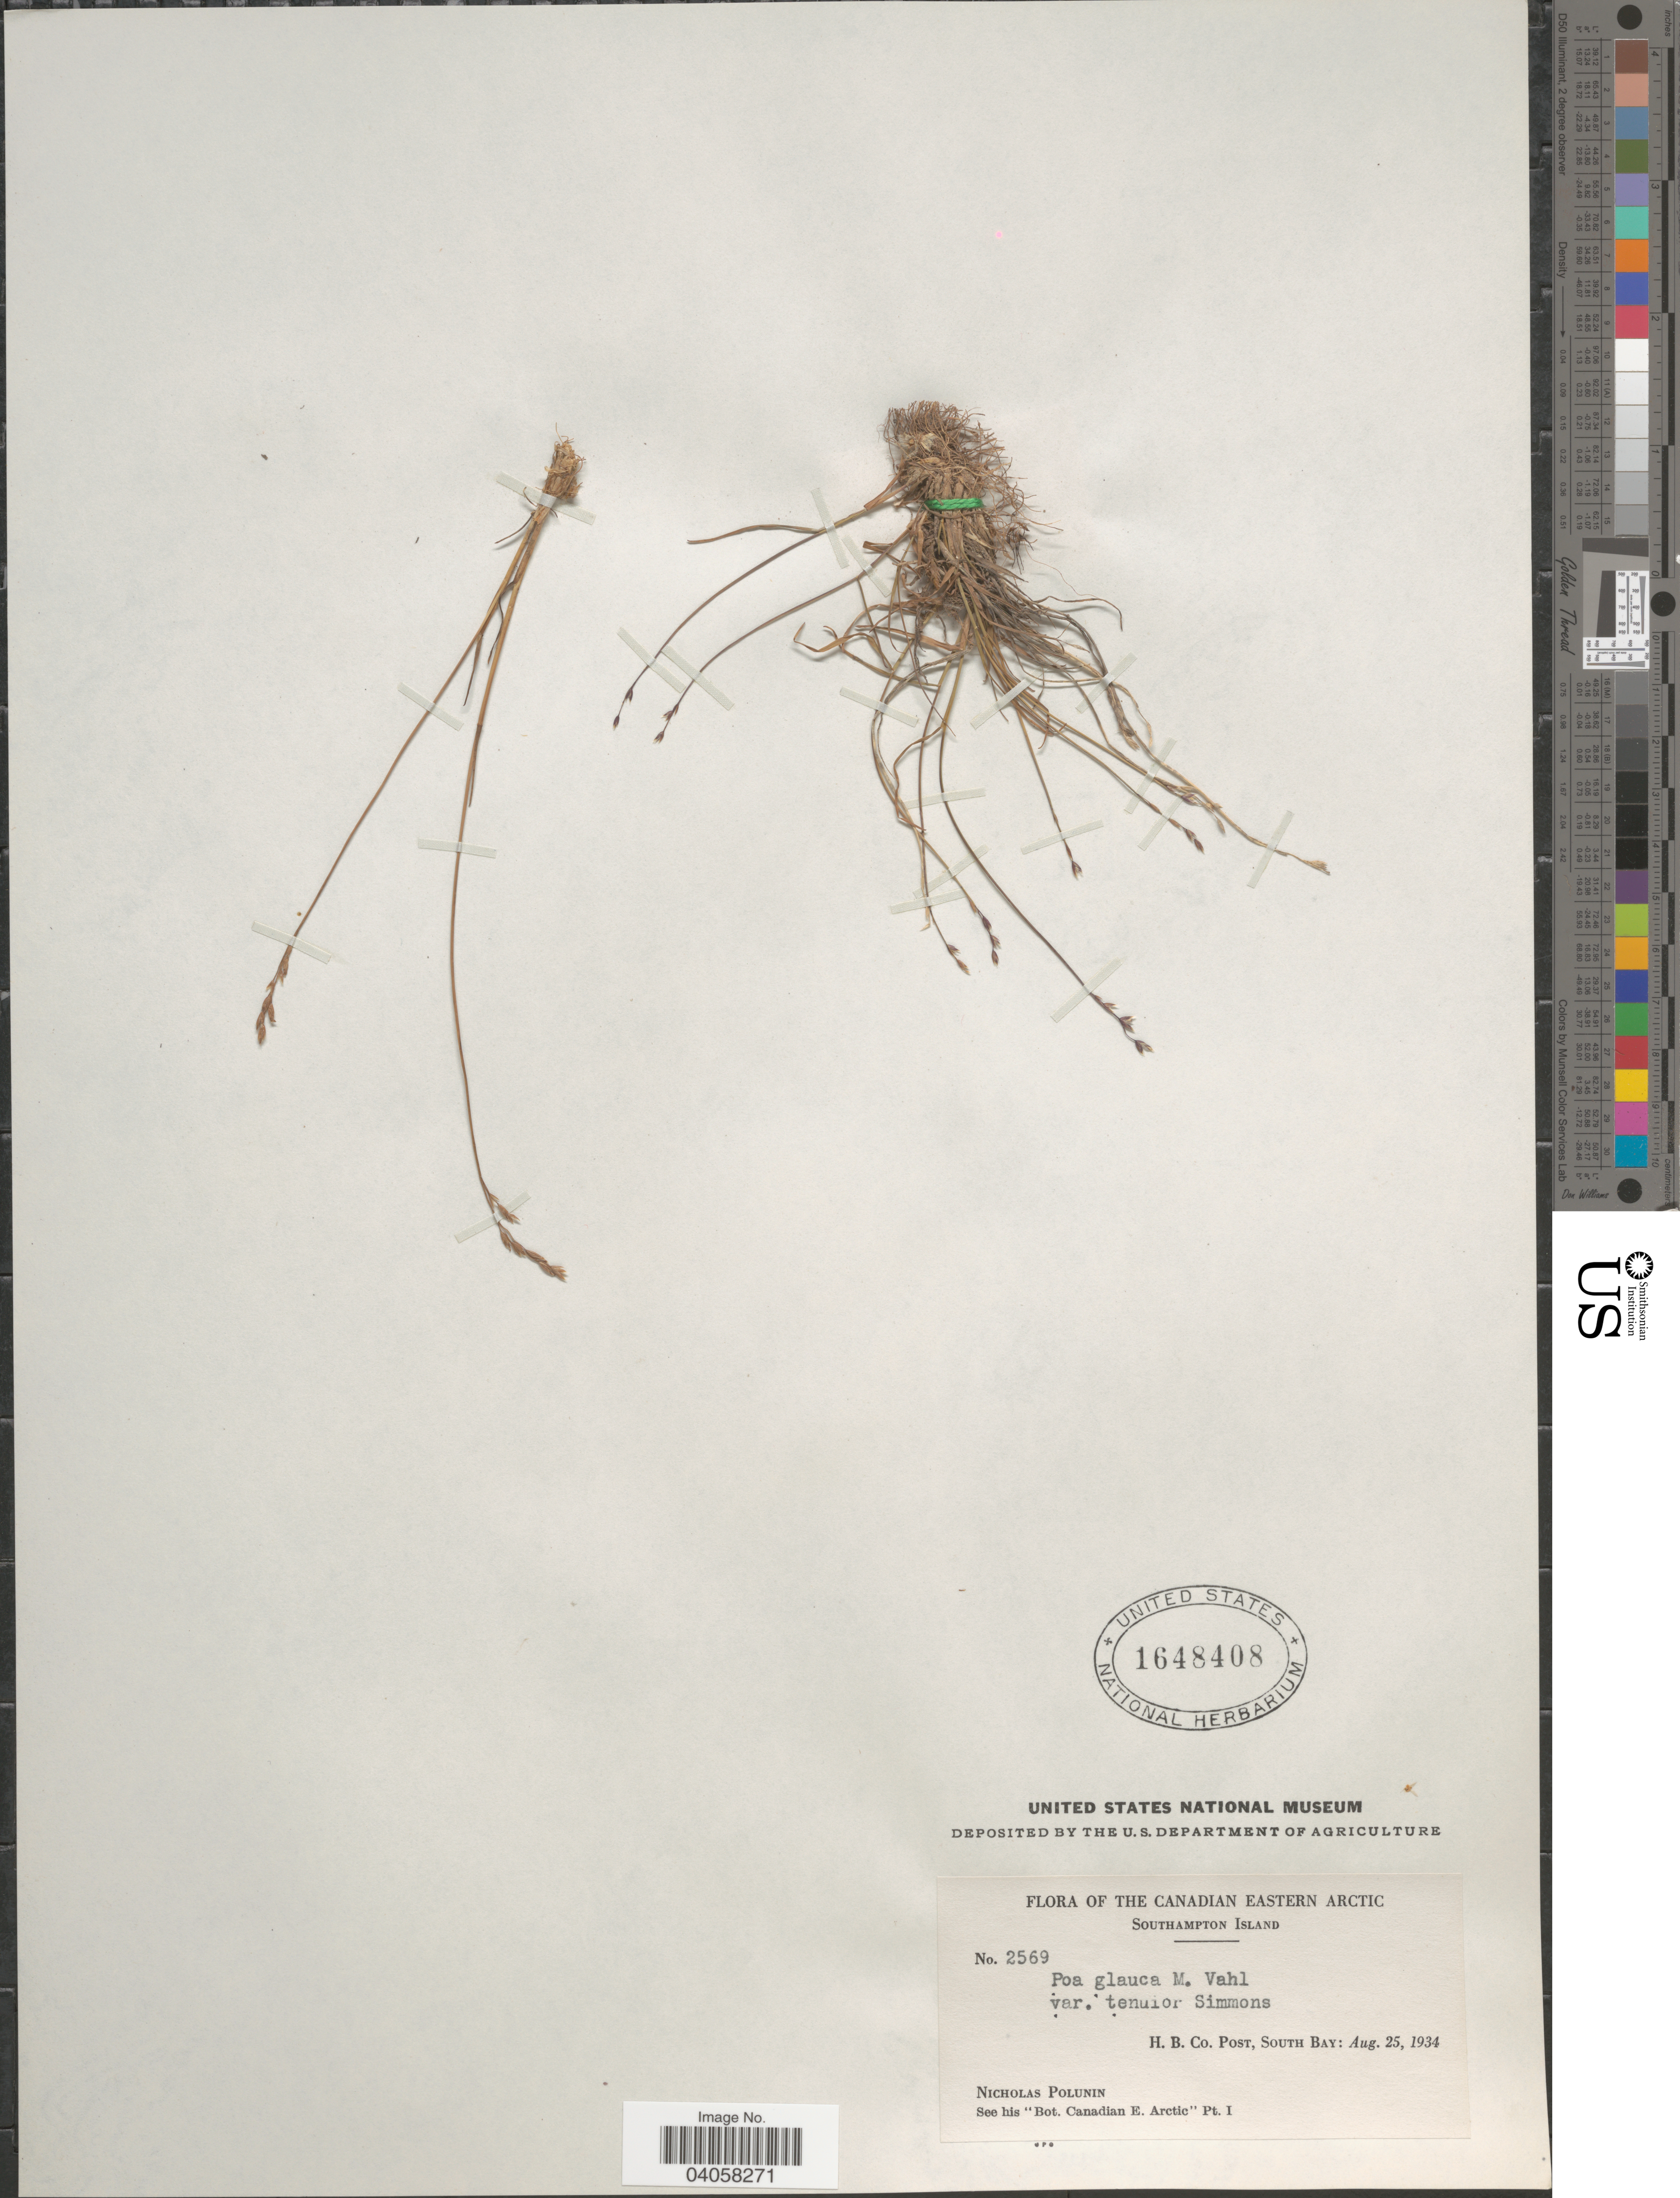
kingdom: Plantae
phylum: Tracheophyta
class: Liliopsida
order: Poales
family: Poaceae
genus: Poa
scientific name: Poa glauca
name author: Vahl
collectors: N. V. Polunin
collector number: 2569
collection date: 1934-08-25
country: Canada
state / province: Nunavut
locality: Canadian Eastern Arctic. Southampton Island. H.B. Co. Post, South Bay.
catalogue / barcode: US 1648408